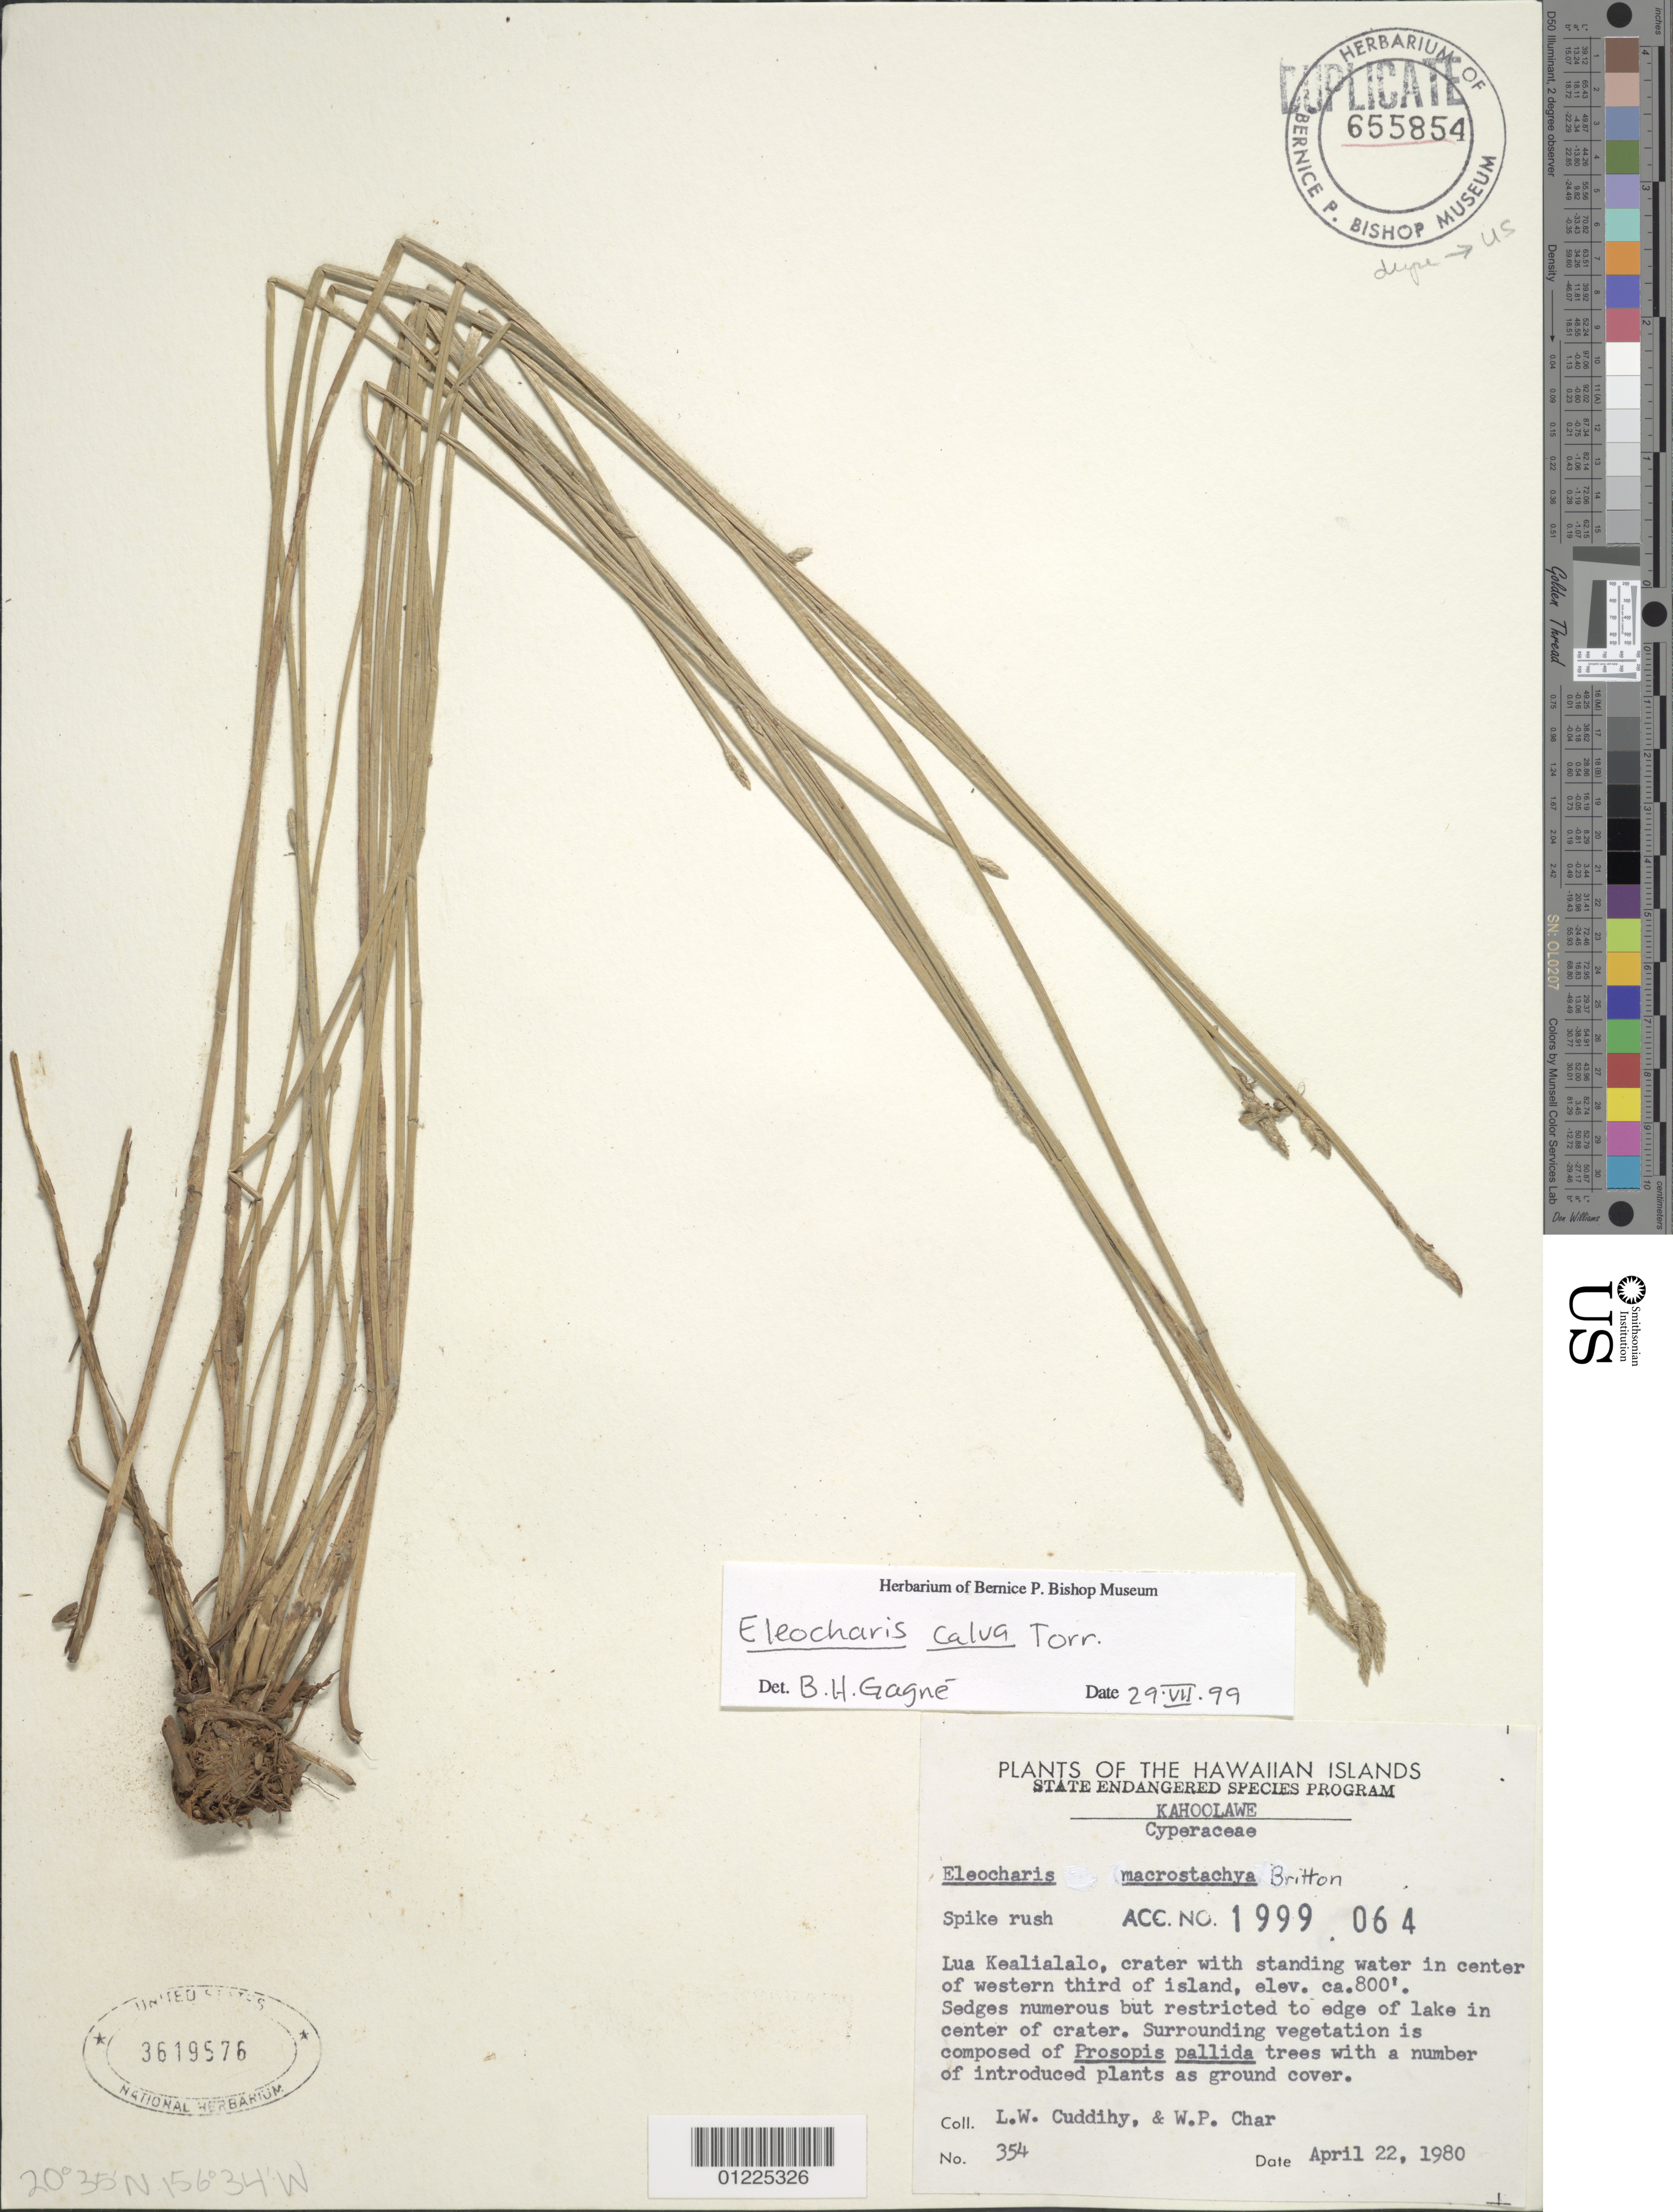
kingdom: Plantae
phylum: Tracheophyta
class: Liliopsida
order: Poales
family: Cyperaceae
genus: Eleocharis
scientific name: Eleocharis erythropoda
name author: Steud.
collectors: L. Cuddihy & W. Char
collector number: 354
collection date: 1980-04-22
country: United States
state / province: Hawaii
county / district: Maui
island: Kaho'olawe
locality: Lua Kealialalo, crater in western third of island.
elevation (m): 244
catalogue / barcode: US 3619576